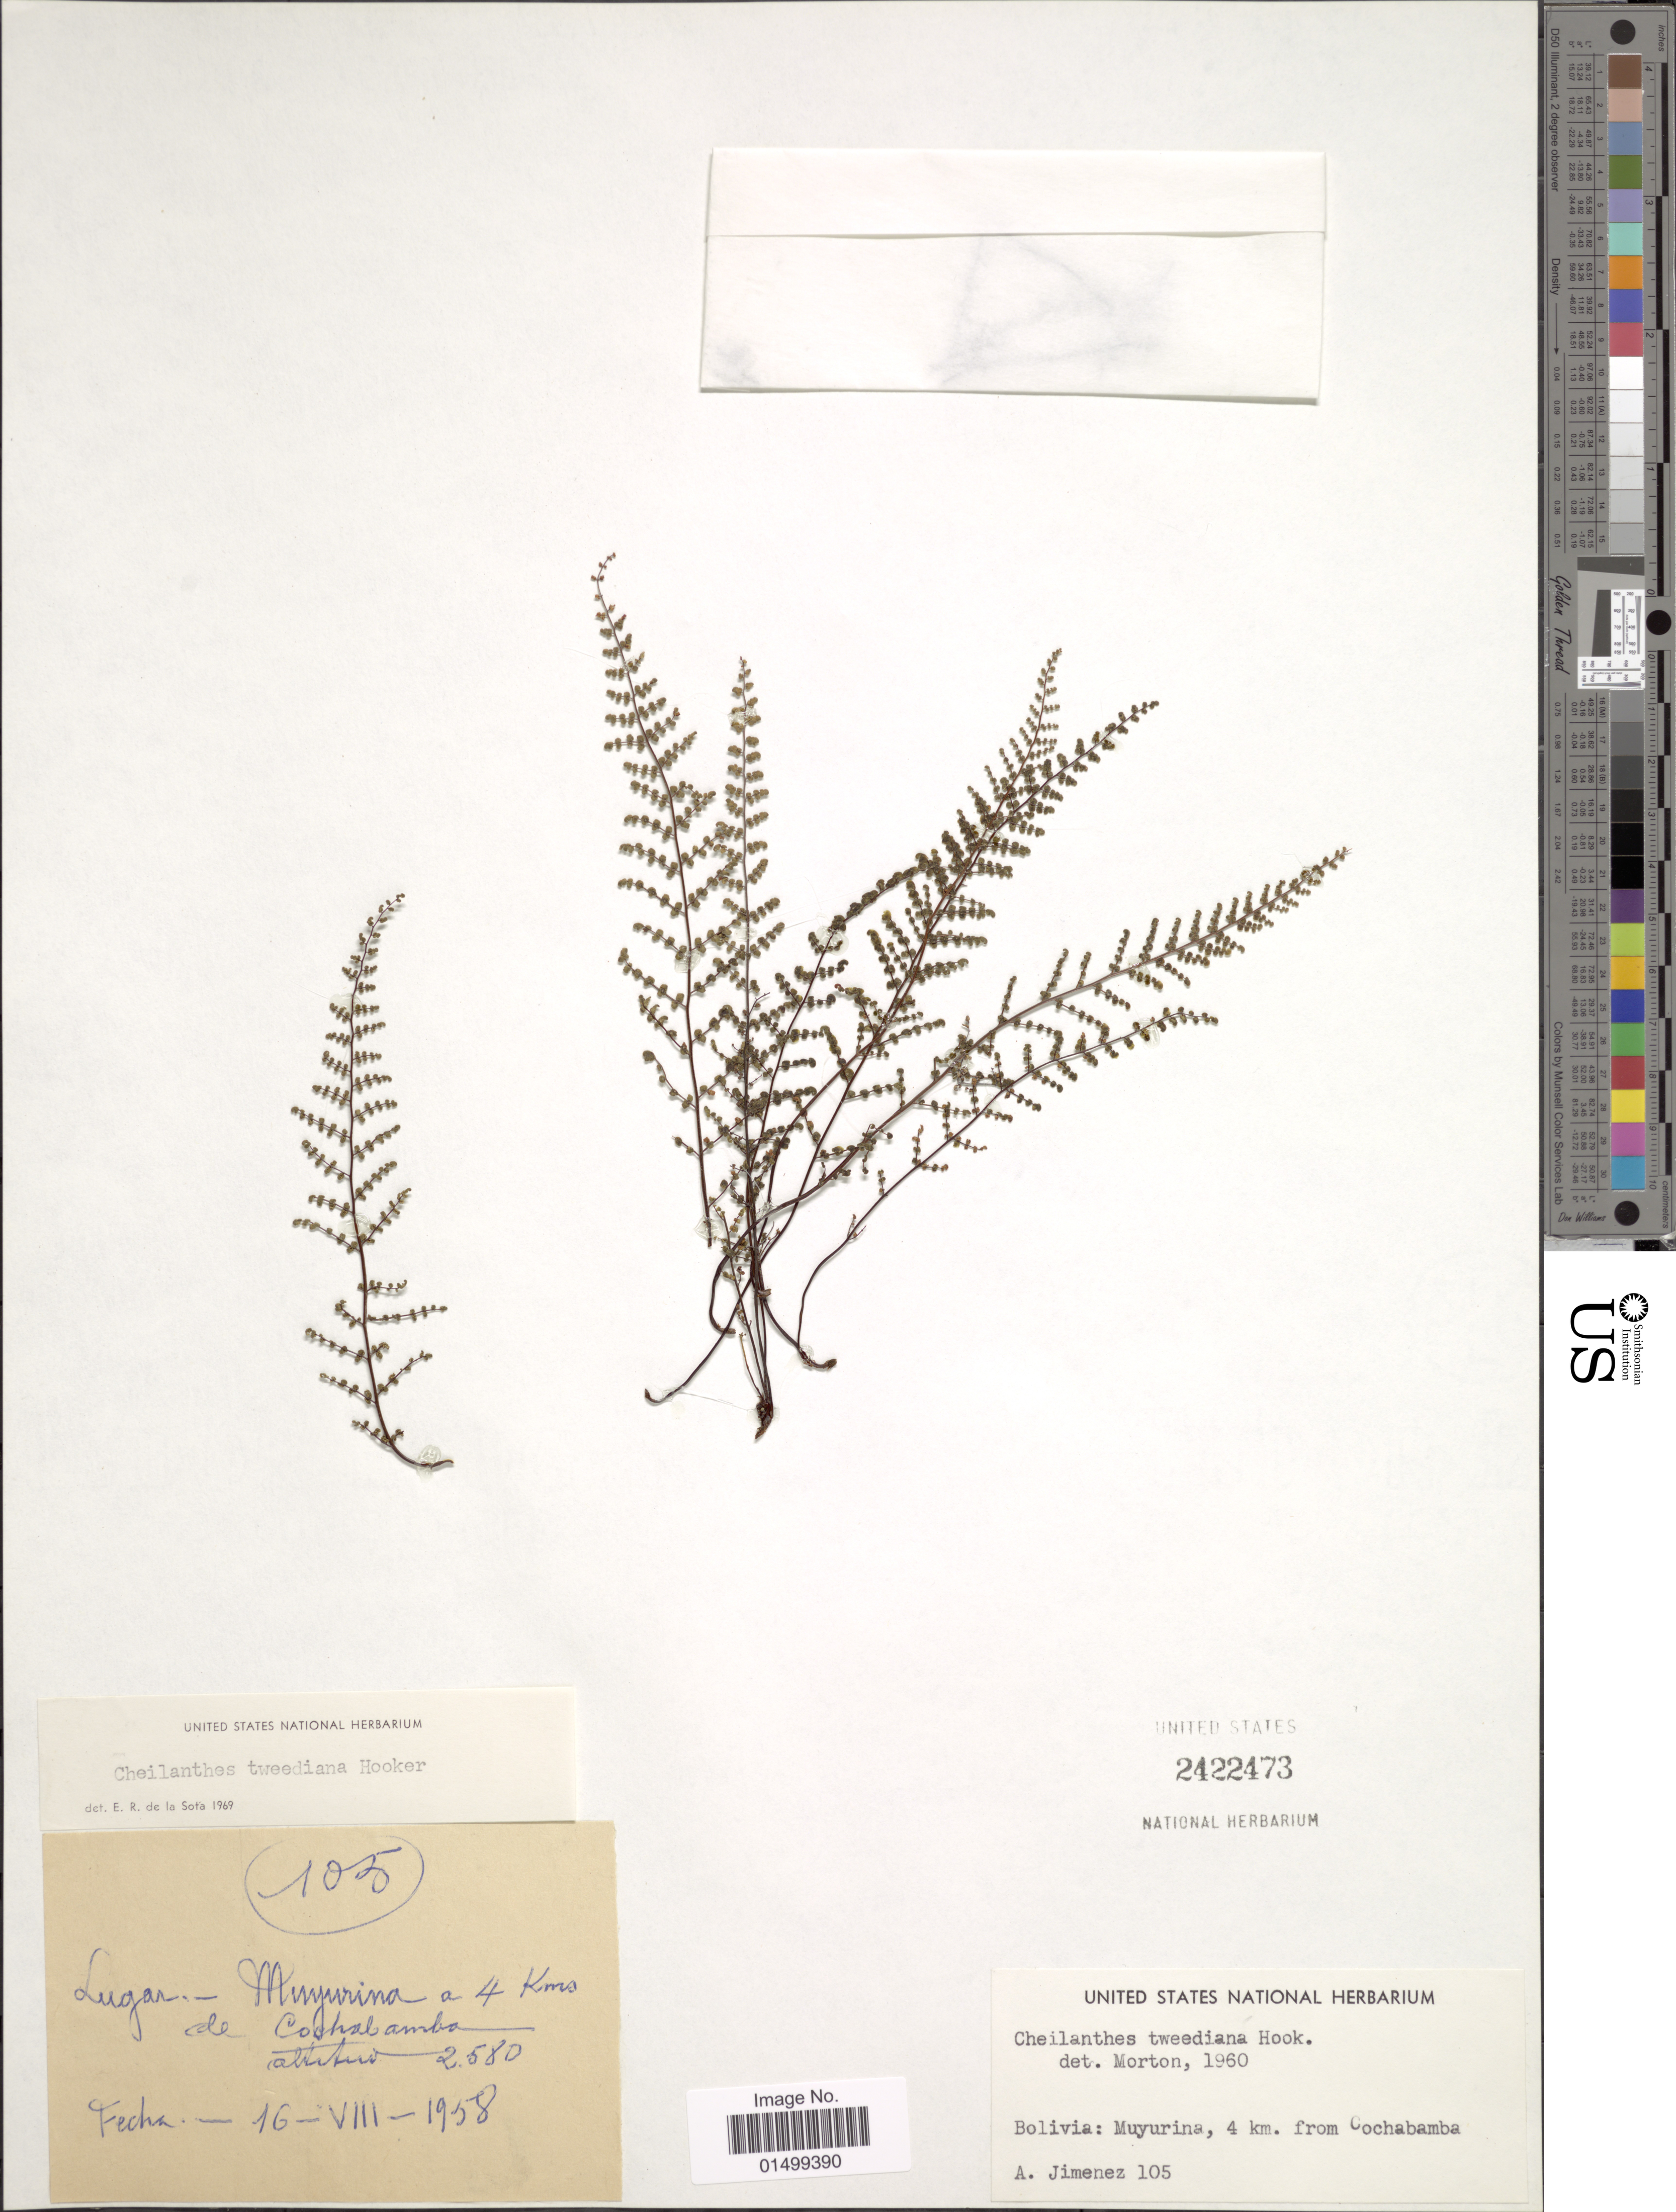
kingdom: Plantae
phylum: Tracheophyta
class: Polypodiopsida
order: Polypodiales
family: Pteridaceae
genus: Cheilanthes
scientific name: Cheilanthes tweediana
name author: Hook.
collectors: A. Jimenez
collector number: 105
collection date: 1958-08-16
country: Bolivia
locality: Muyurina, 4 km. from Cochabamba.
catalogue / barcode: US 2422473